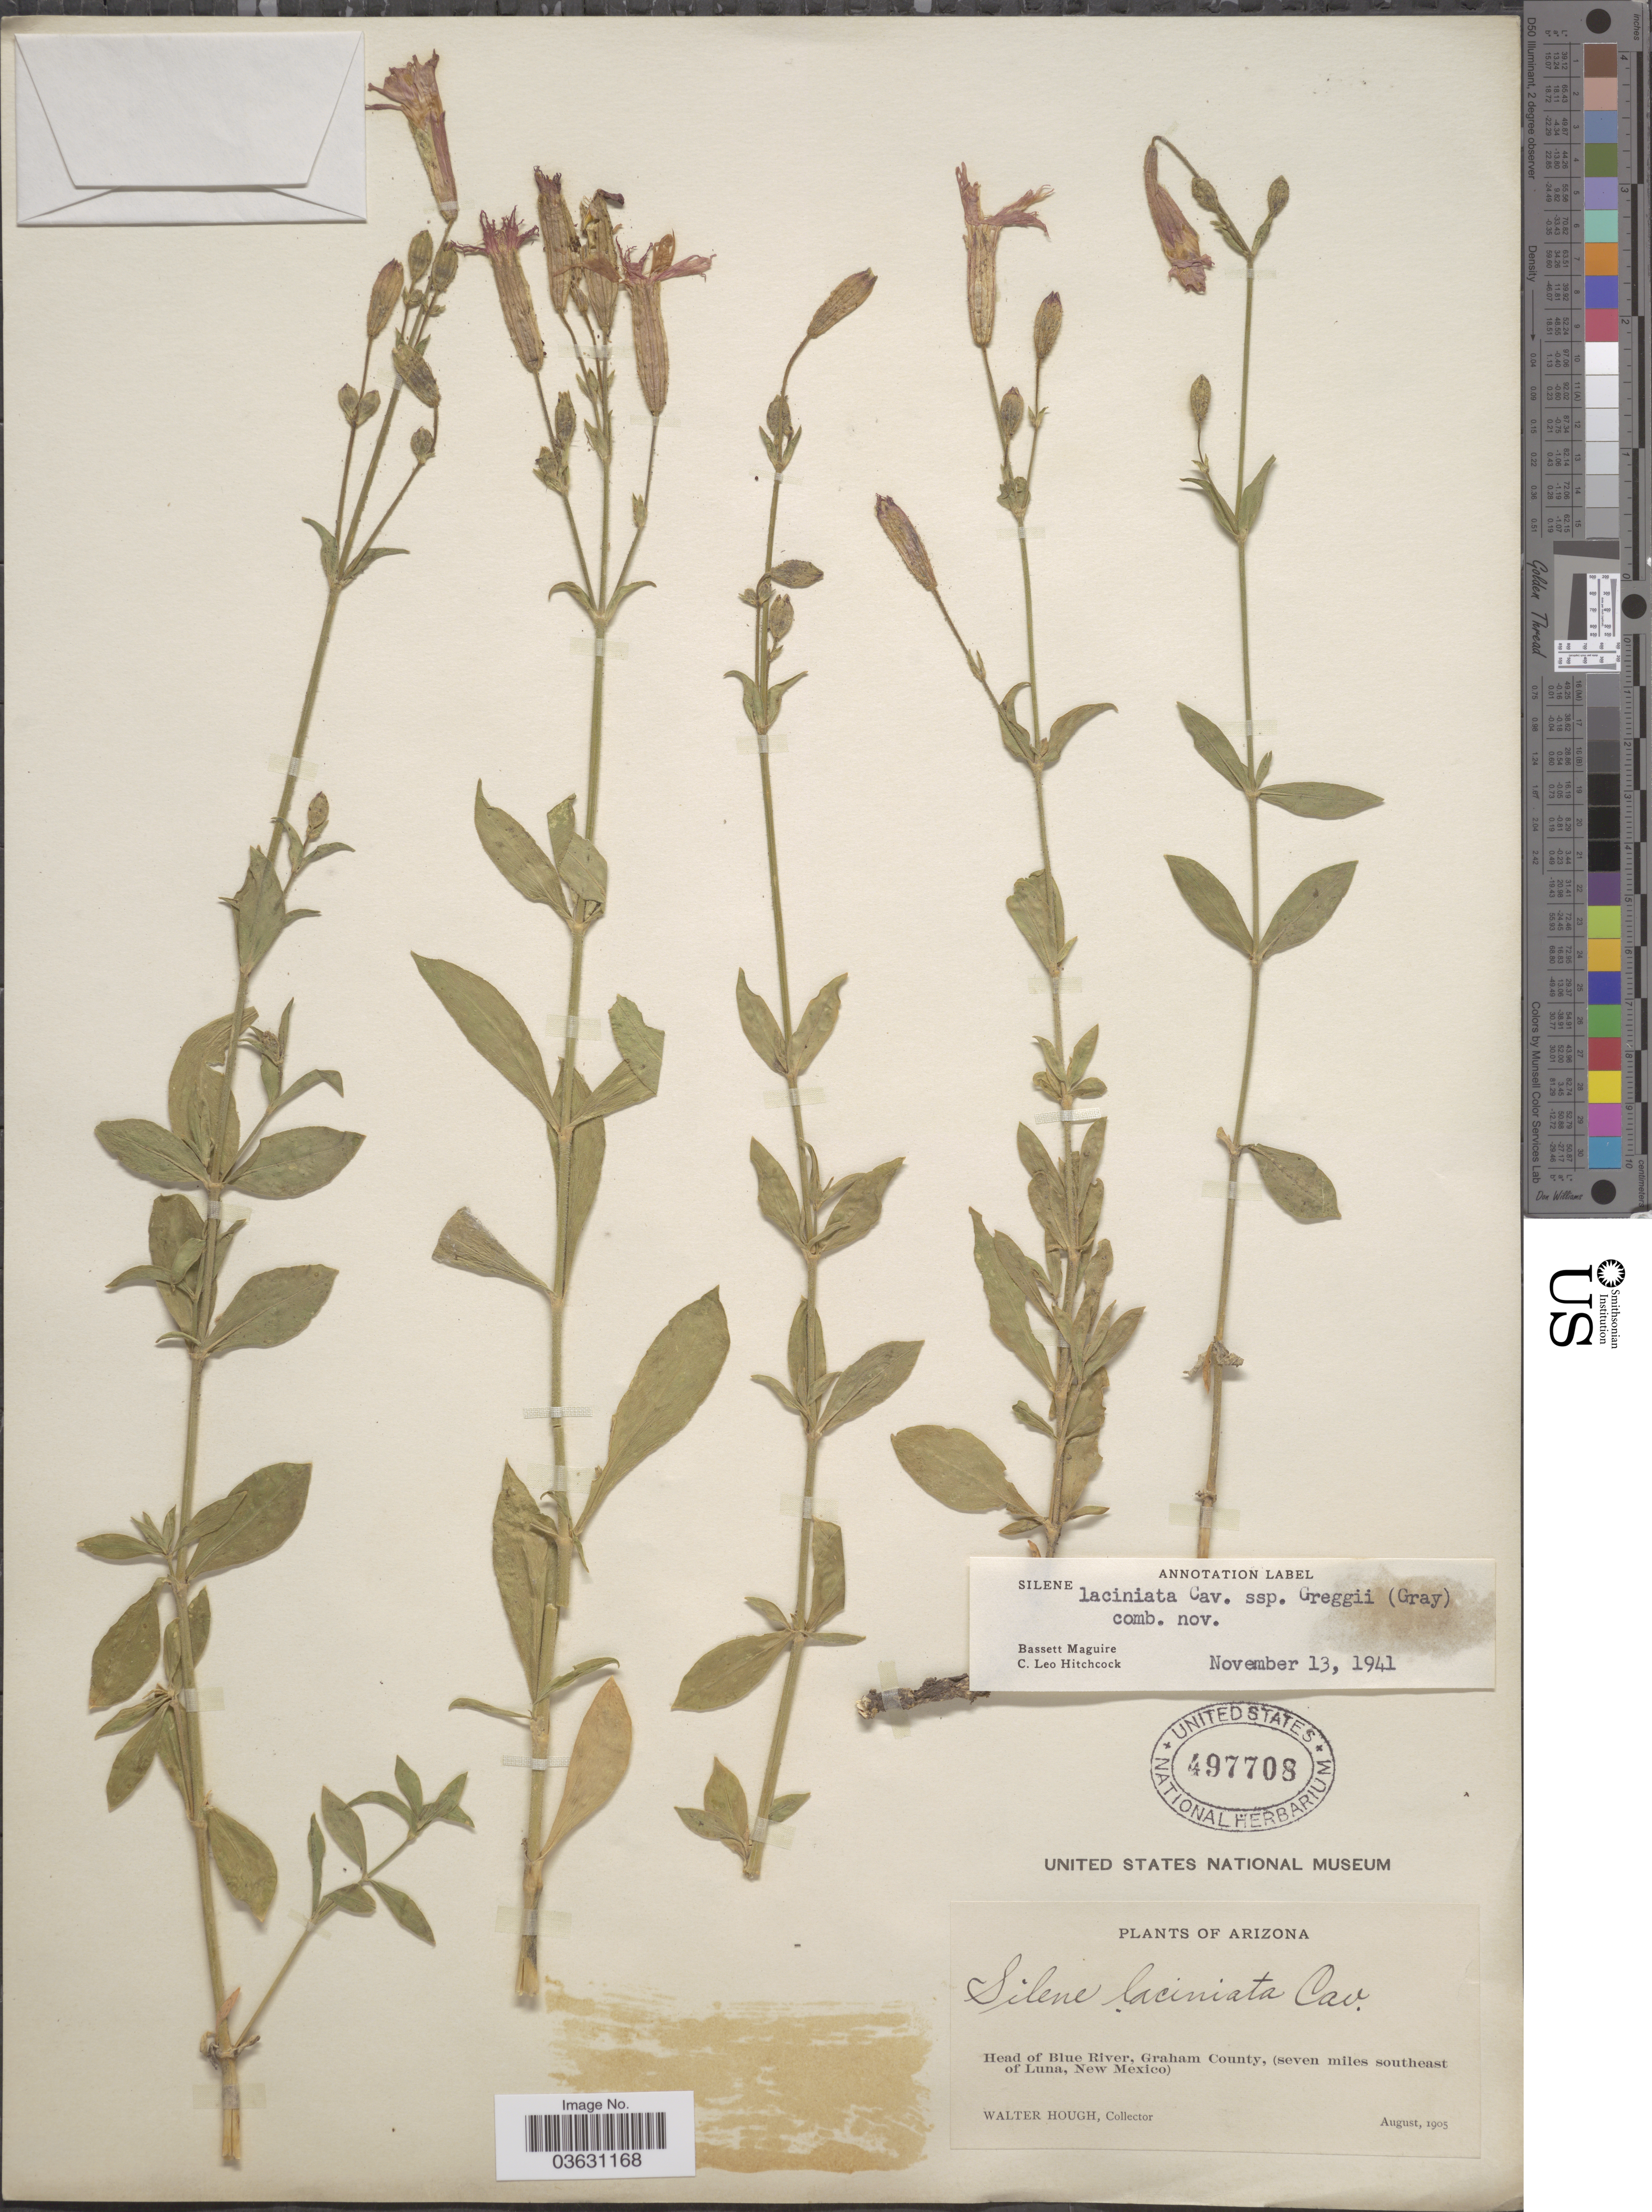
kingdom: Plantae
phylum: Tracheophyta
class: Magnoliopsida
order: Caryophyllales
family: Caryophyllaceae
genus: Silene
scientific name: Silene laciniata subsp. greggii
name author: (A. Gray) C.L. Hitchc. & Maguire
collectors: W. Hough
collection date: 1905-08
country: United States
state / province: Arizona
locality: Head of Blue River, Graham County, (seven miles southeast of Luna, New Mexico).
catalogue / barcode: US 497708